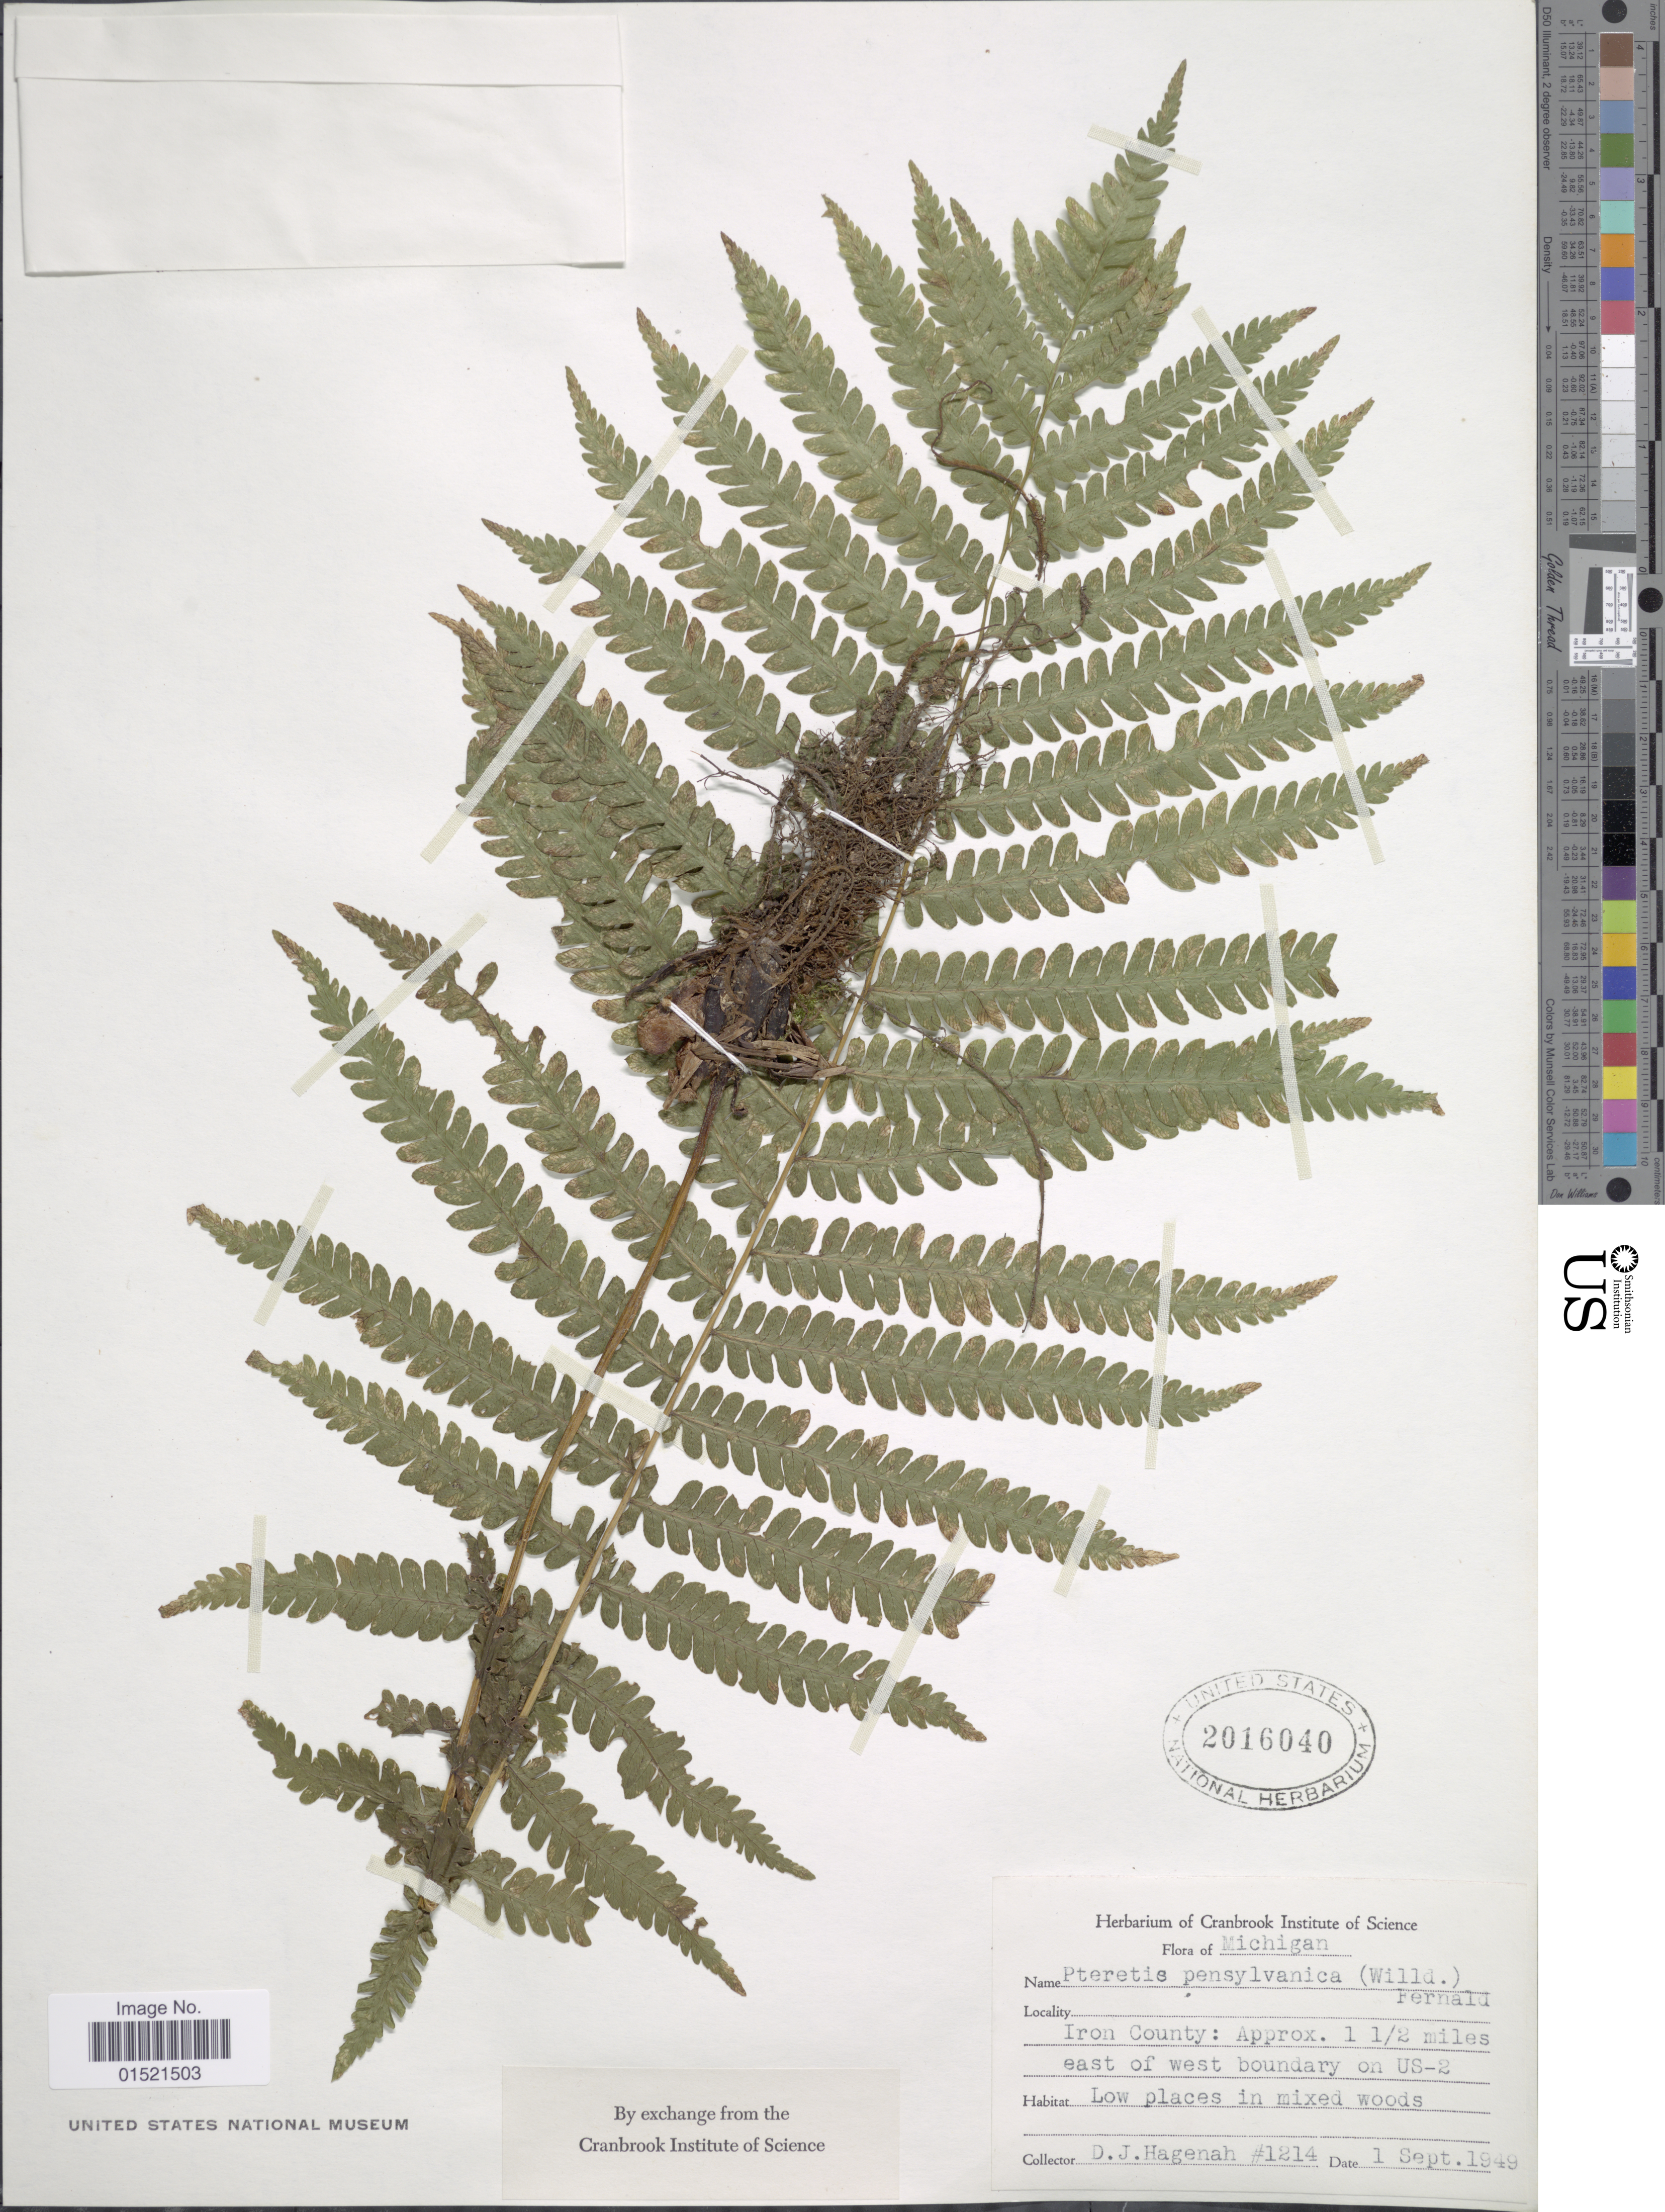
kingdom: Plantae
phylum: Tracheophyta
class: Polypodiopsida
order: Polypodiales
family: Onocleaceae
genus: Matteuccia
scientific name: Matteuccia struthiopteris var. pensylvanica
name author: (Willd.) C.V. Morton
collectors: D. Hagenah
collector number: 1214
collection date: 1949-09-01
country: United States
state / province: Michigan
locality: Iron County: Approx. 1 1/2 miles east of west boundary on US-2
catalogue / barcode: US 2016040